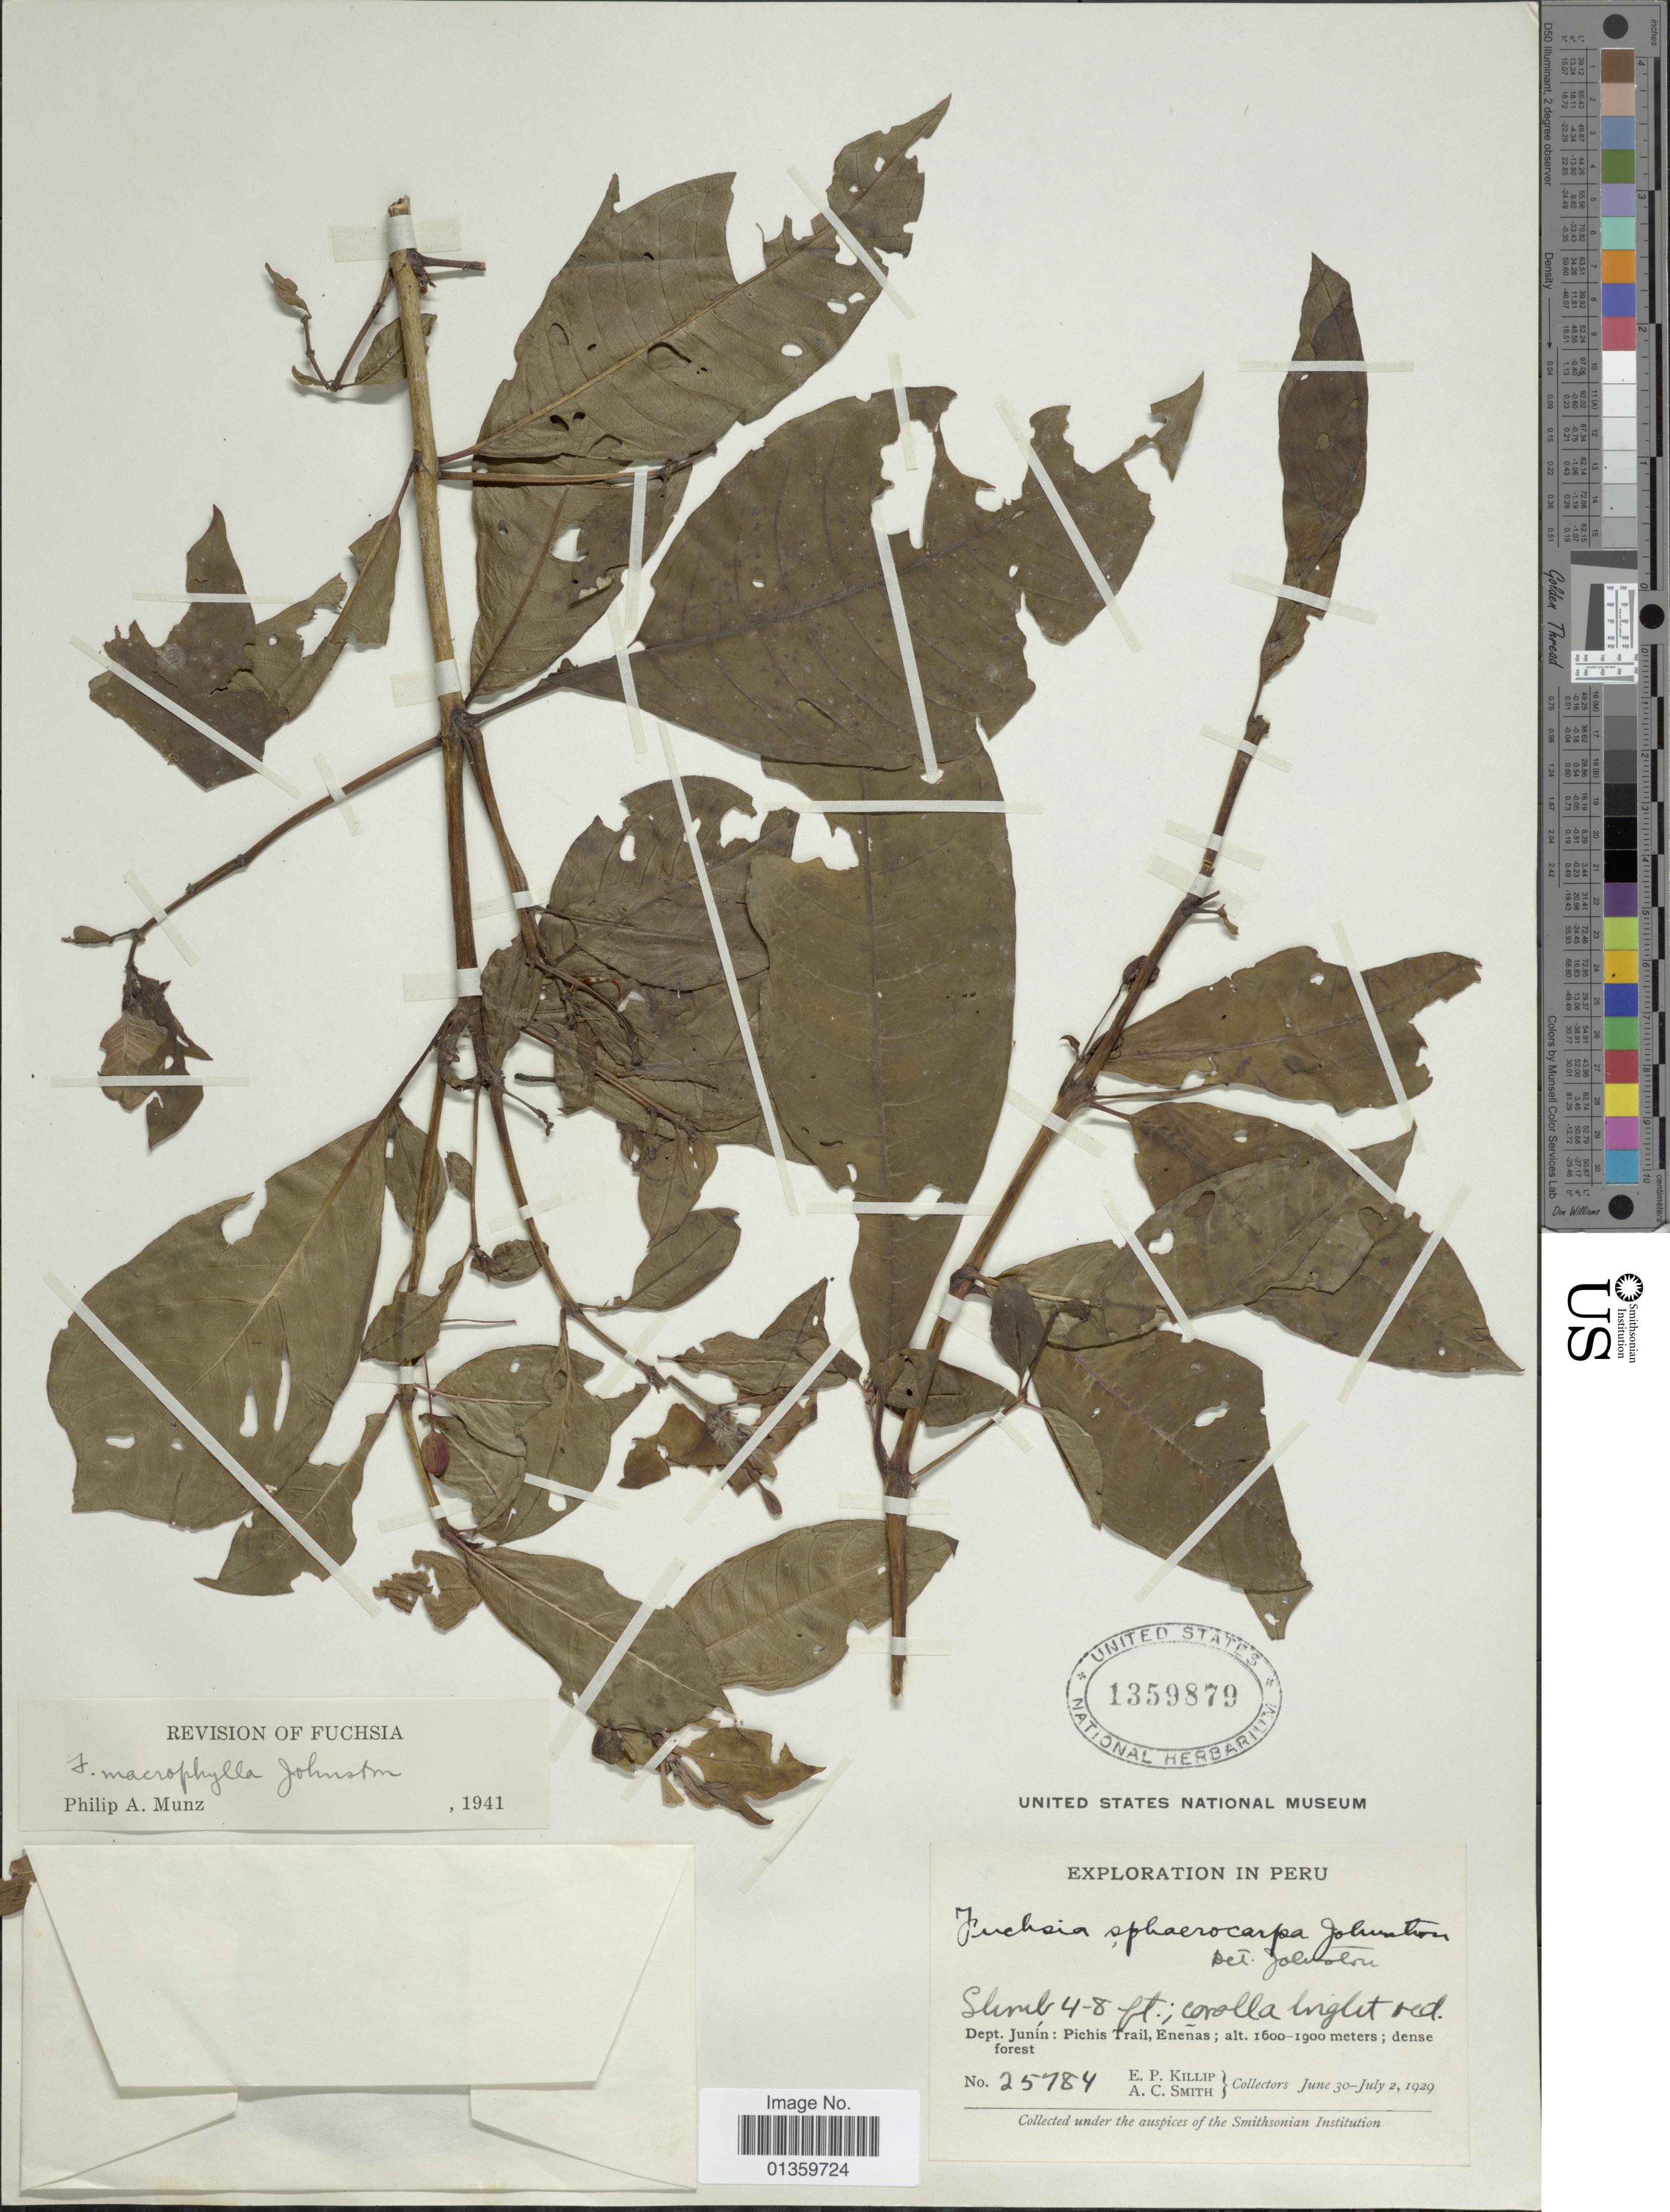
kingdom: Plantae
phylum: Tracheophyta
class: Magnoliopsida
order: Myrtales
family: Onagraceae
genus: Fuchsia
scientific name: Fuchsia macrophylla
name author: I.M. Johnst.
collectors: E. P. Killip & A. C. Smith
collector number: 25784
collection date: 1929-06-30/1929-07-02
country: Peru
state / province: Junín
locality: Pichis Trail, Enenas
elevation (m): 1600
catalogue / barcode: US 1359879